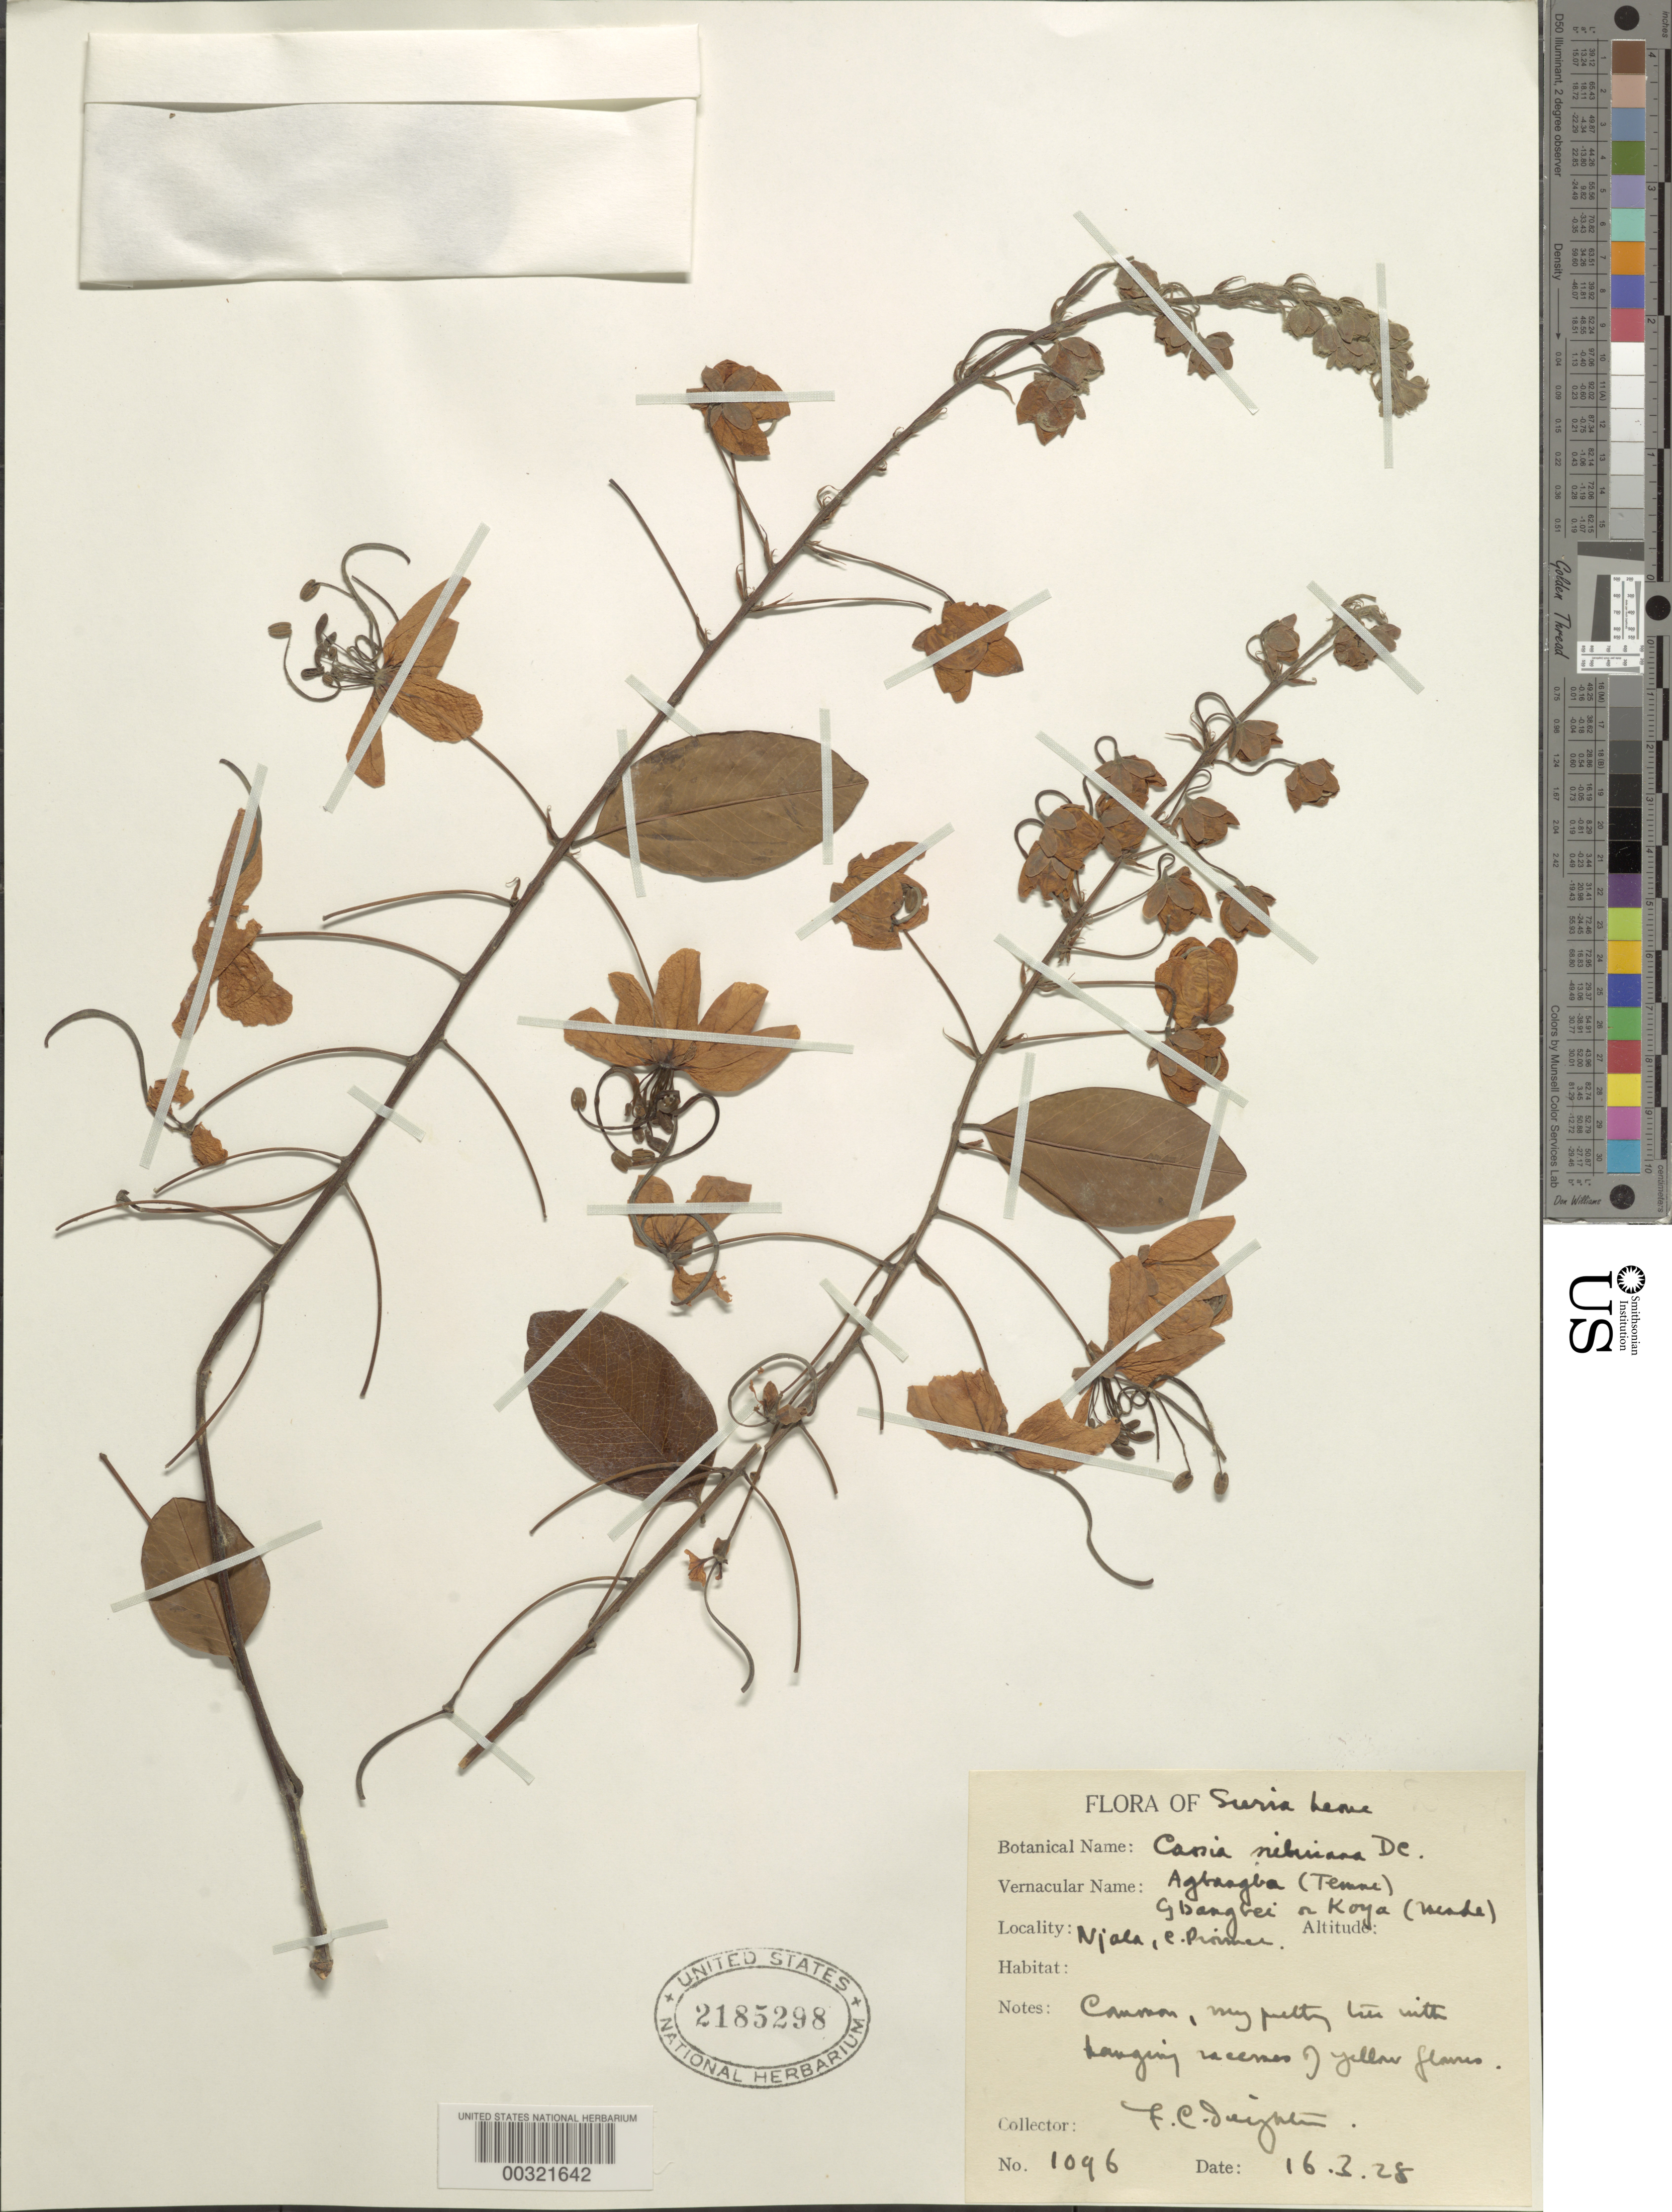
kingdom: Plantae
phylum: Tracheophyta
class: Magnoliopsida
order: Fabales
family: Fabaceae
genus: Cassia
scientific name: Cassia sieberiana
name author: DC.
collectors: F. Jeighen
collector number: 1096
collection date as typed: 16 Mar 1938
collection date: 1938-03-16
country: Sierra Leone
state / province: Eastern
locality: Njala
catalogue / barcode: US 2185298